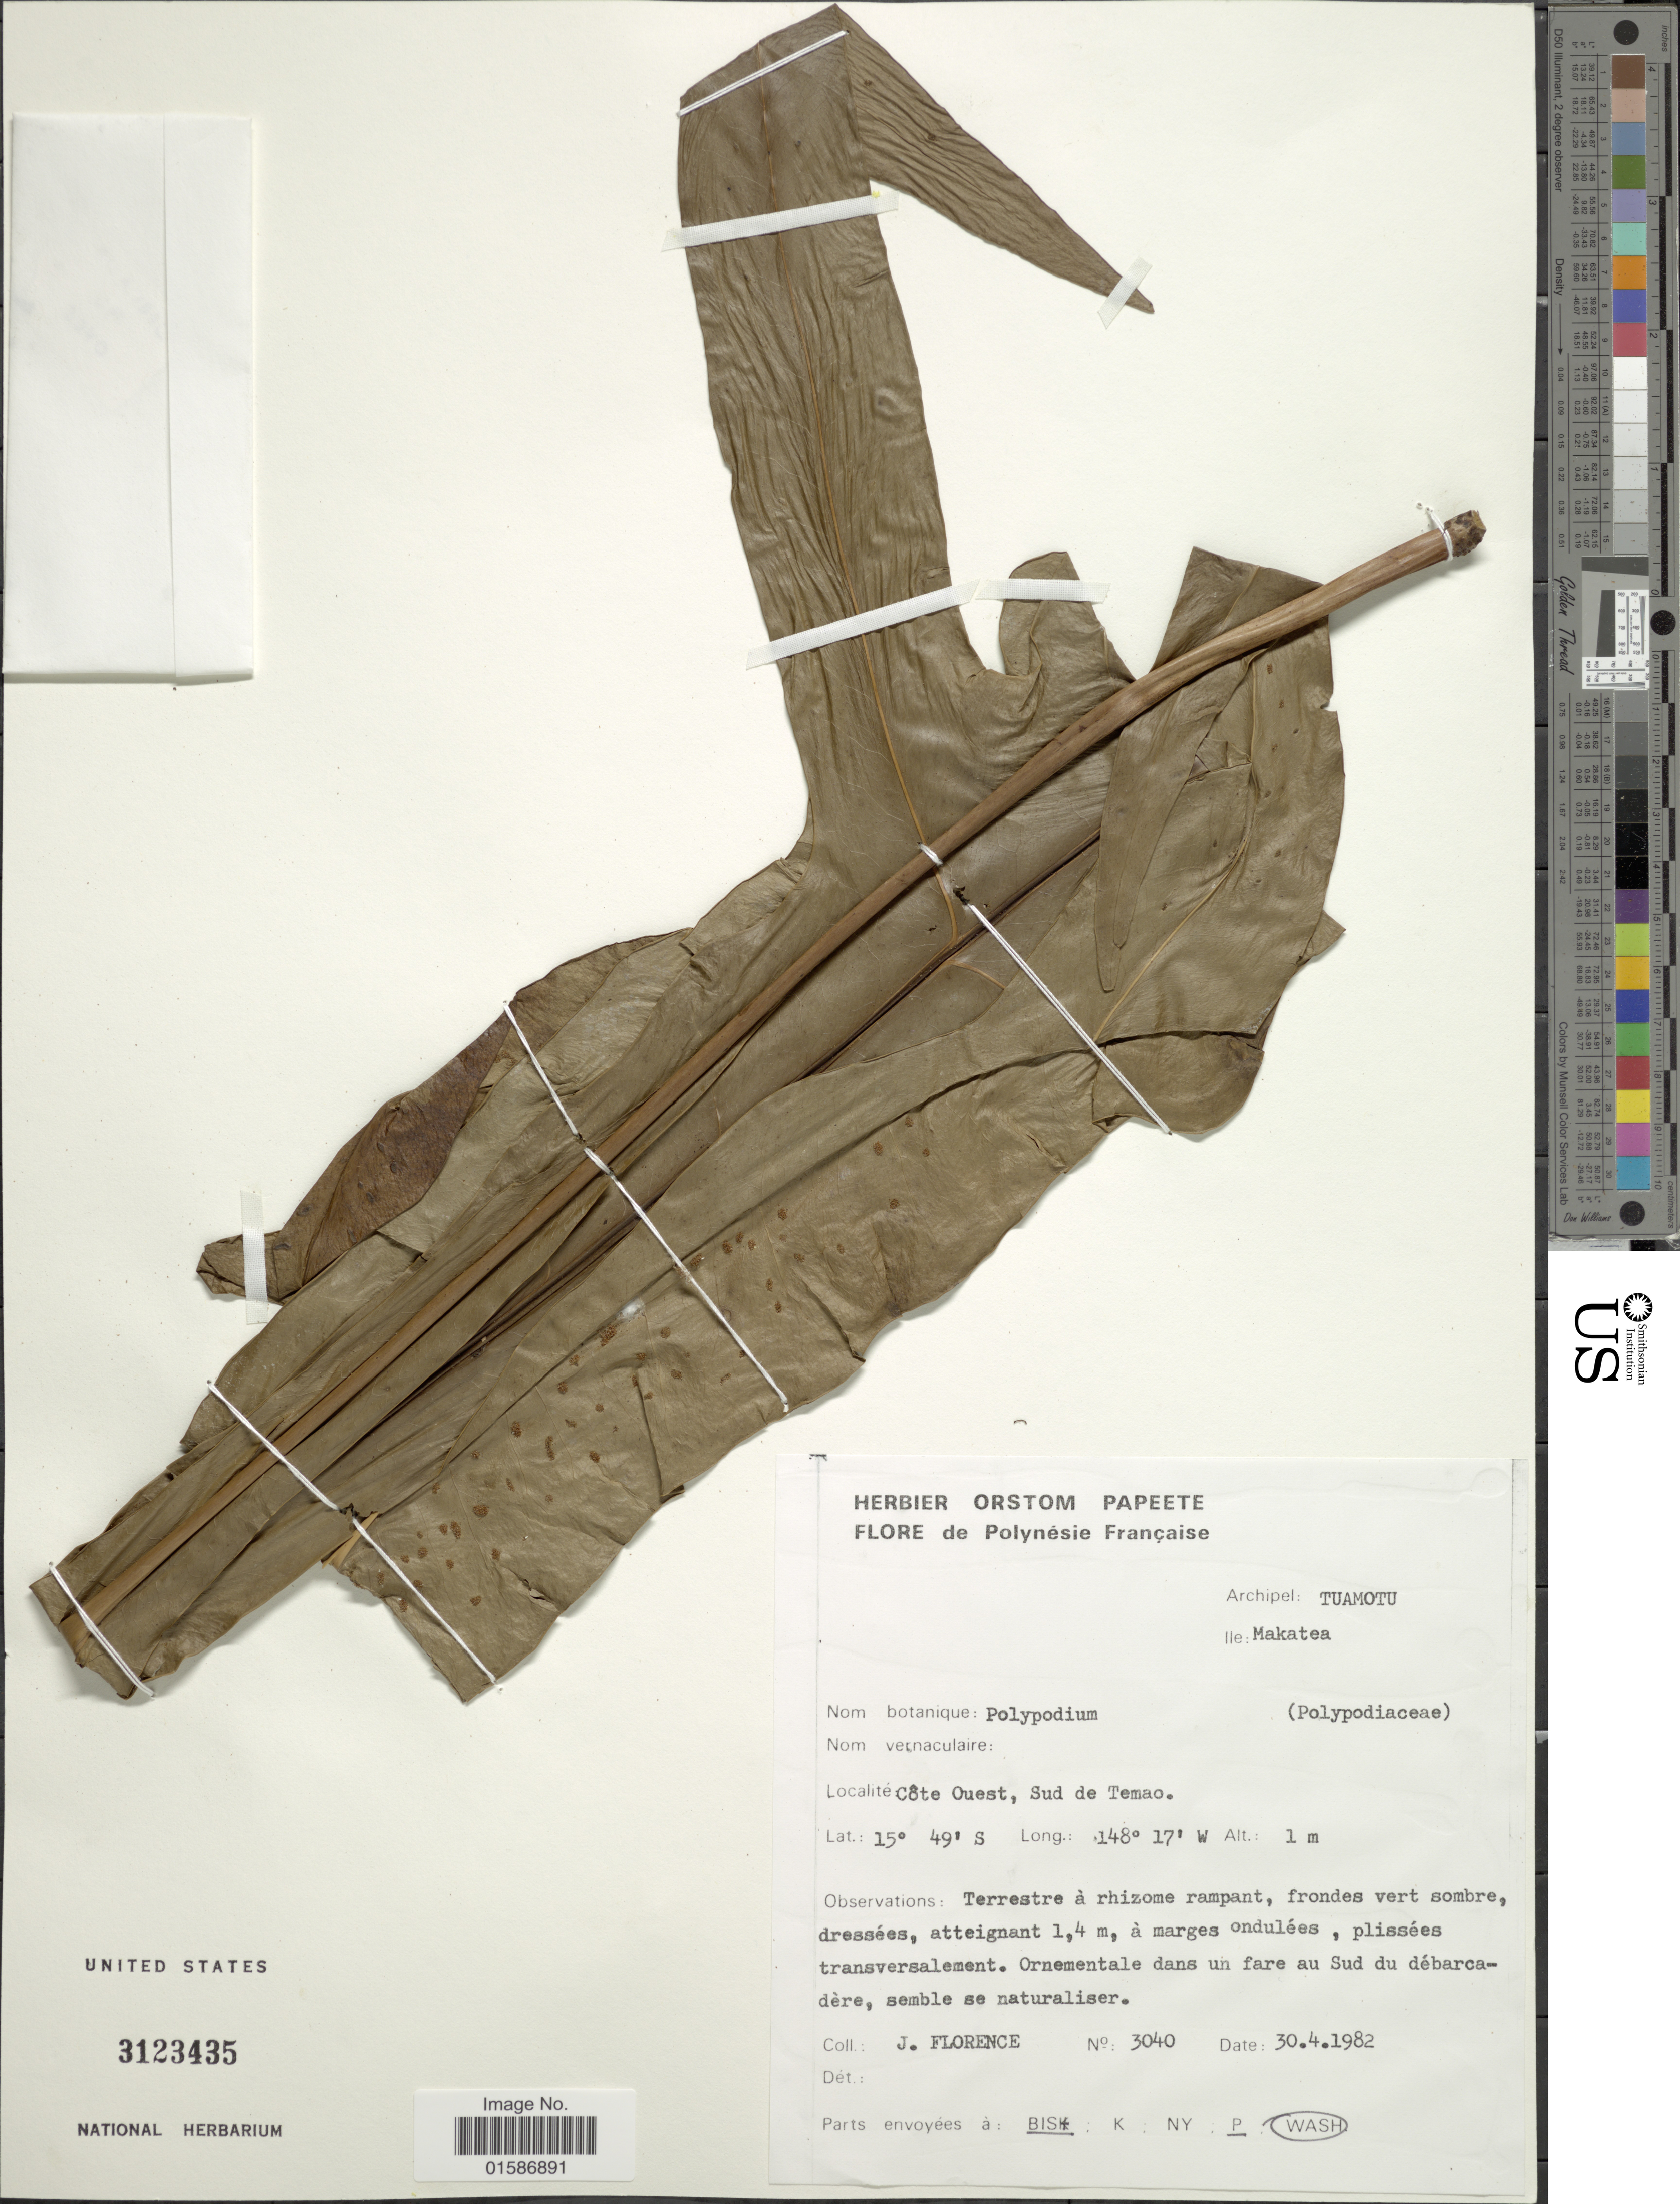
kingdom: Plantae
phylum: Tracheophyta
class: Polypodiopsida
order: Polypodiales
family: Polypodiaceae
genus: Microsorum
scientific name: Microsorum maximum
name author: (Brack. & A. Gray) Copel.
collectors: J. Florence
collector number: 3040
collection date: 1982-04-30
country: French Polynesia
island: Makatea [Aurora]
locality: Archipel: Tuamotu, Ile: Makatea, Côte Ouest, Sud de Temao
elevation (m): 1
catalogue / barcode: US 3123435